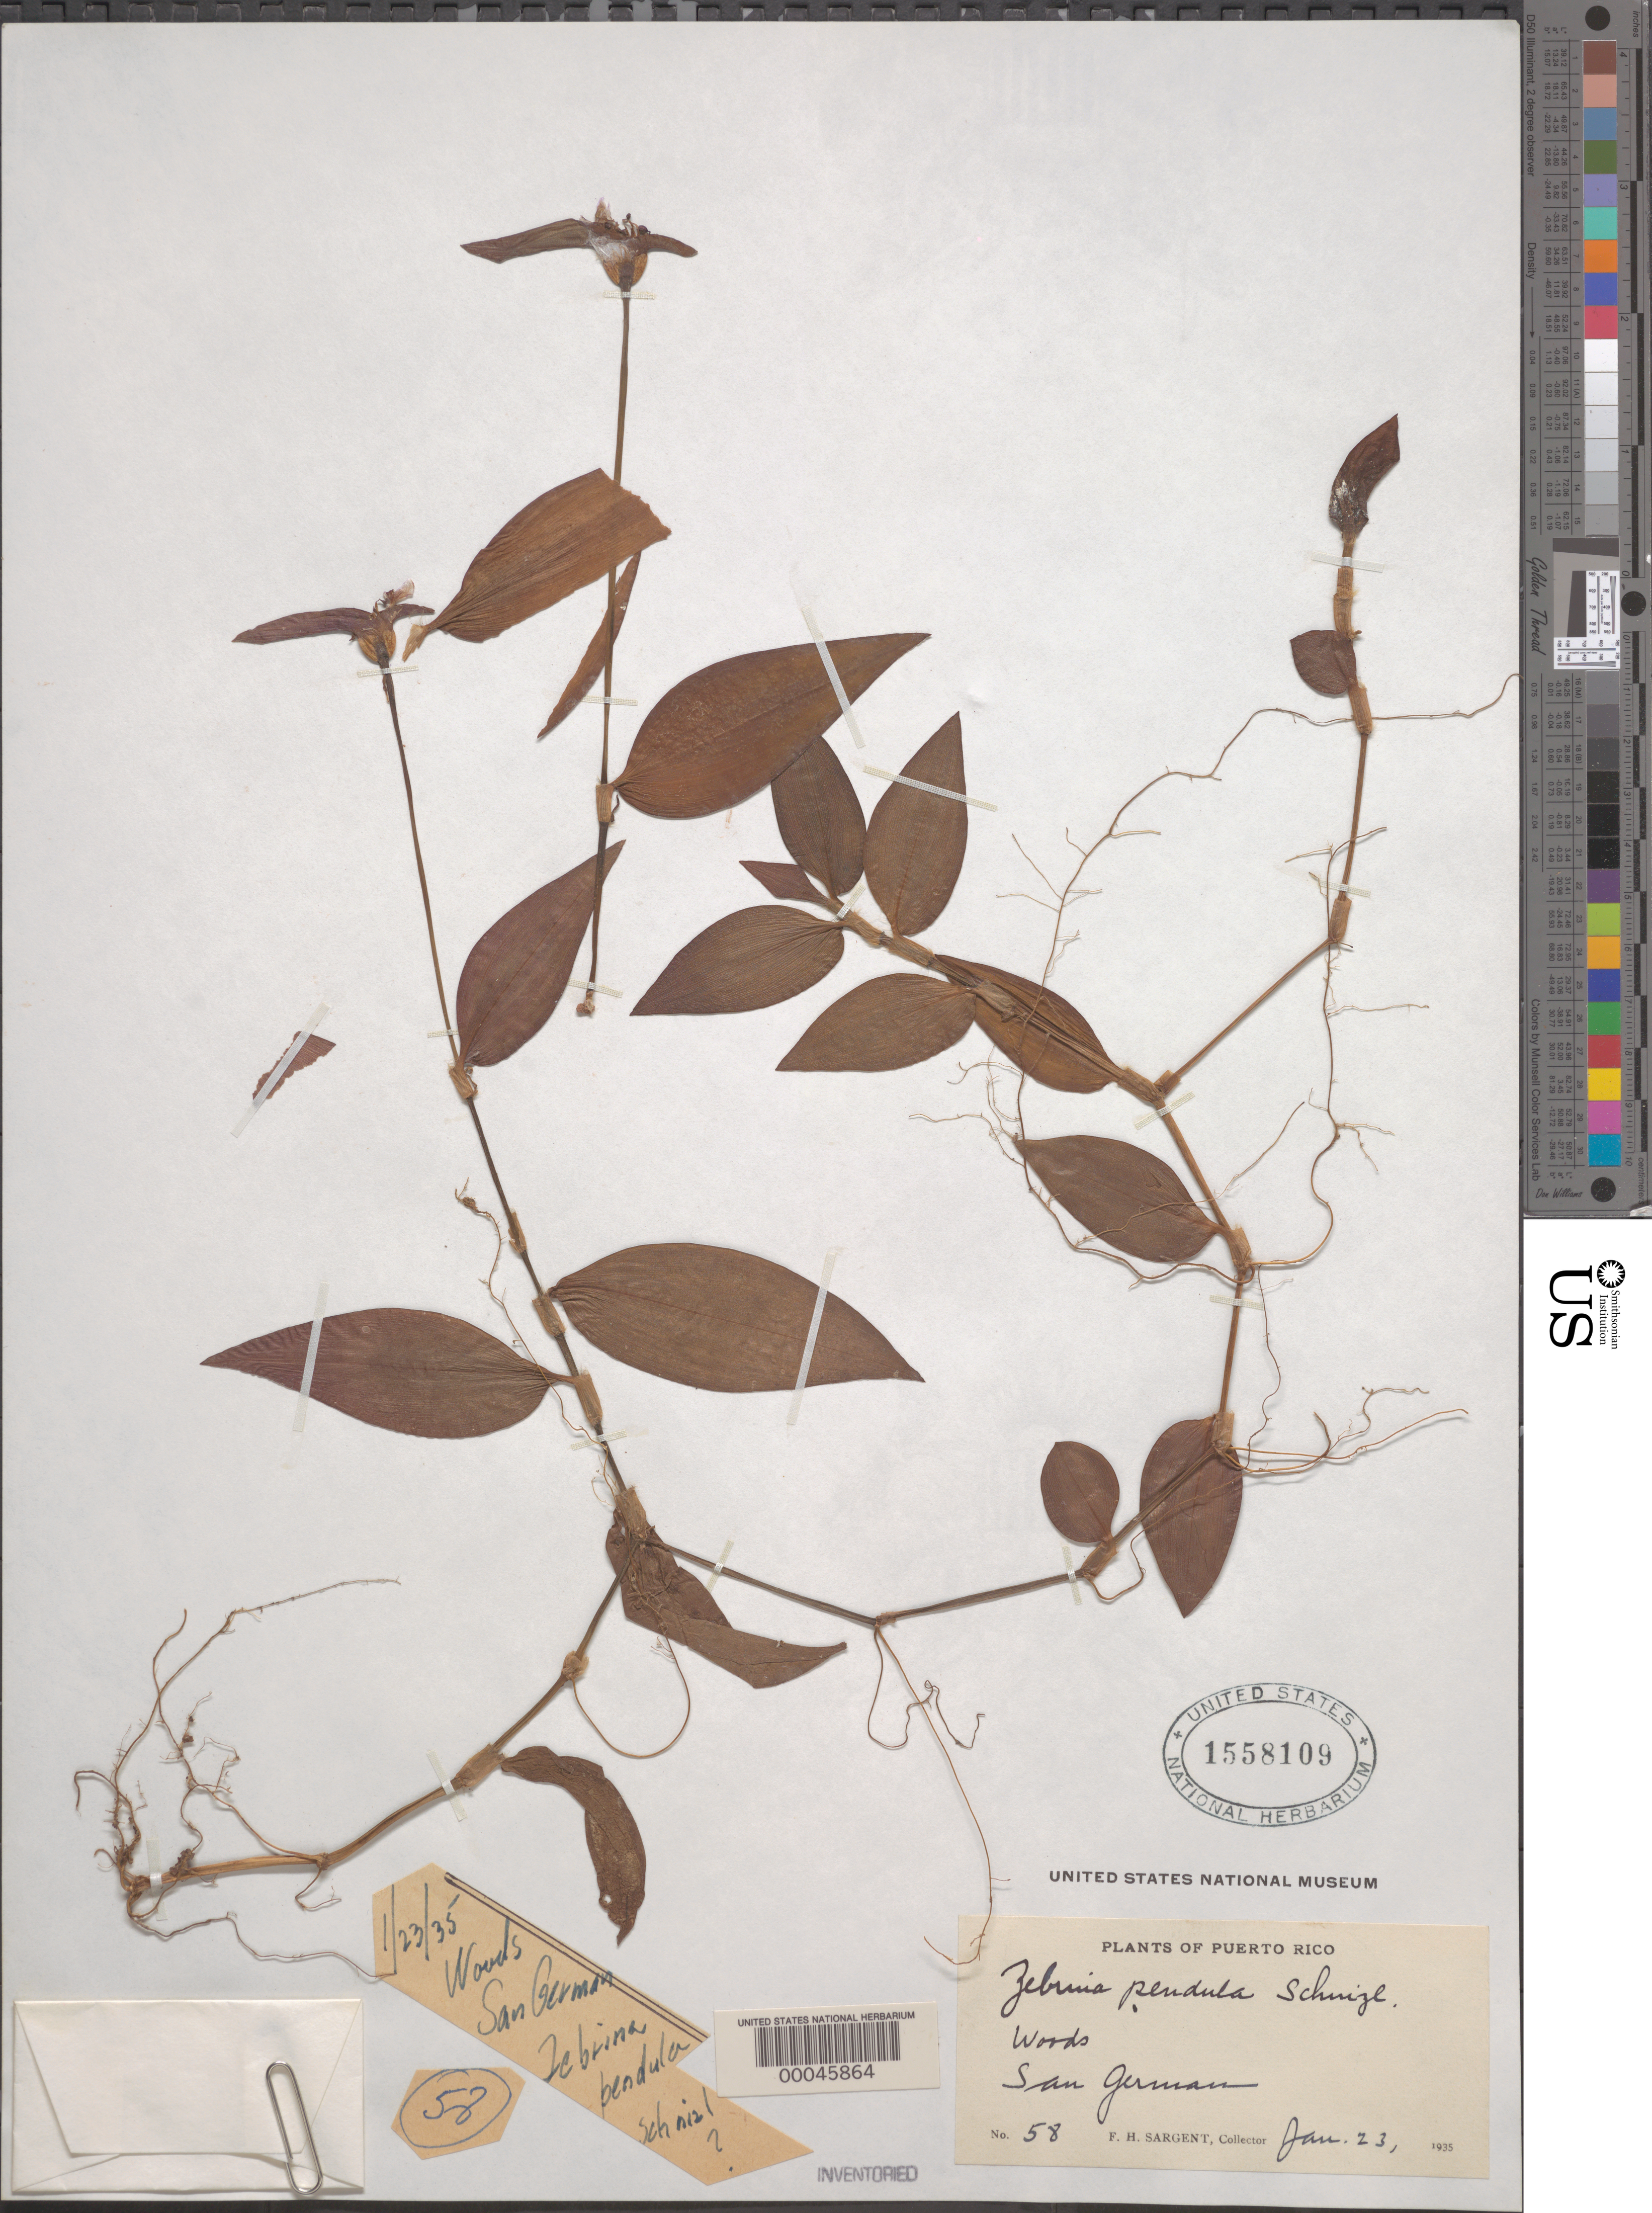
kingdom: Plantae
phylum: Tracheophyta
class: Liliopsida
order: Commelinales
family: Commelinaceae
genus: Tradescantia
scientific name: Tradescantia zebrina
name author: Bosse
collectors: F. H. Sargent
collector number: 58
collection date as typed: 23 Jan 1935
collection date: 1935-01-23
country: Puerto Rico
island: Greater Antilles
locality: San german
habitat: Woods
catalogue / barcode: US 1558109